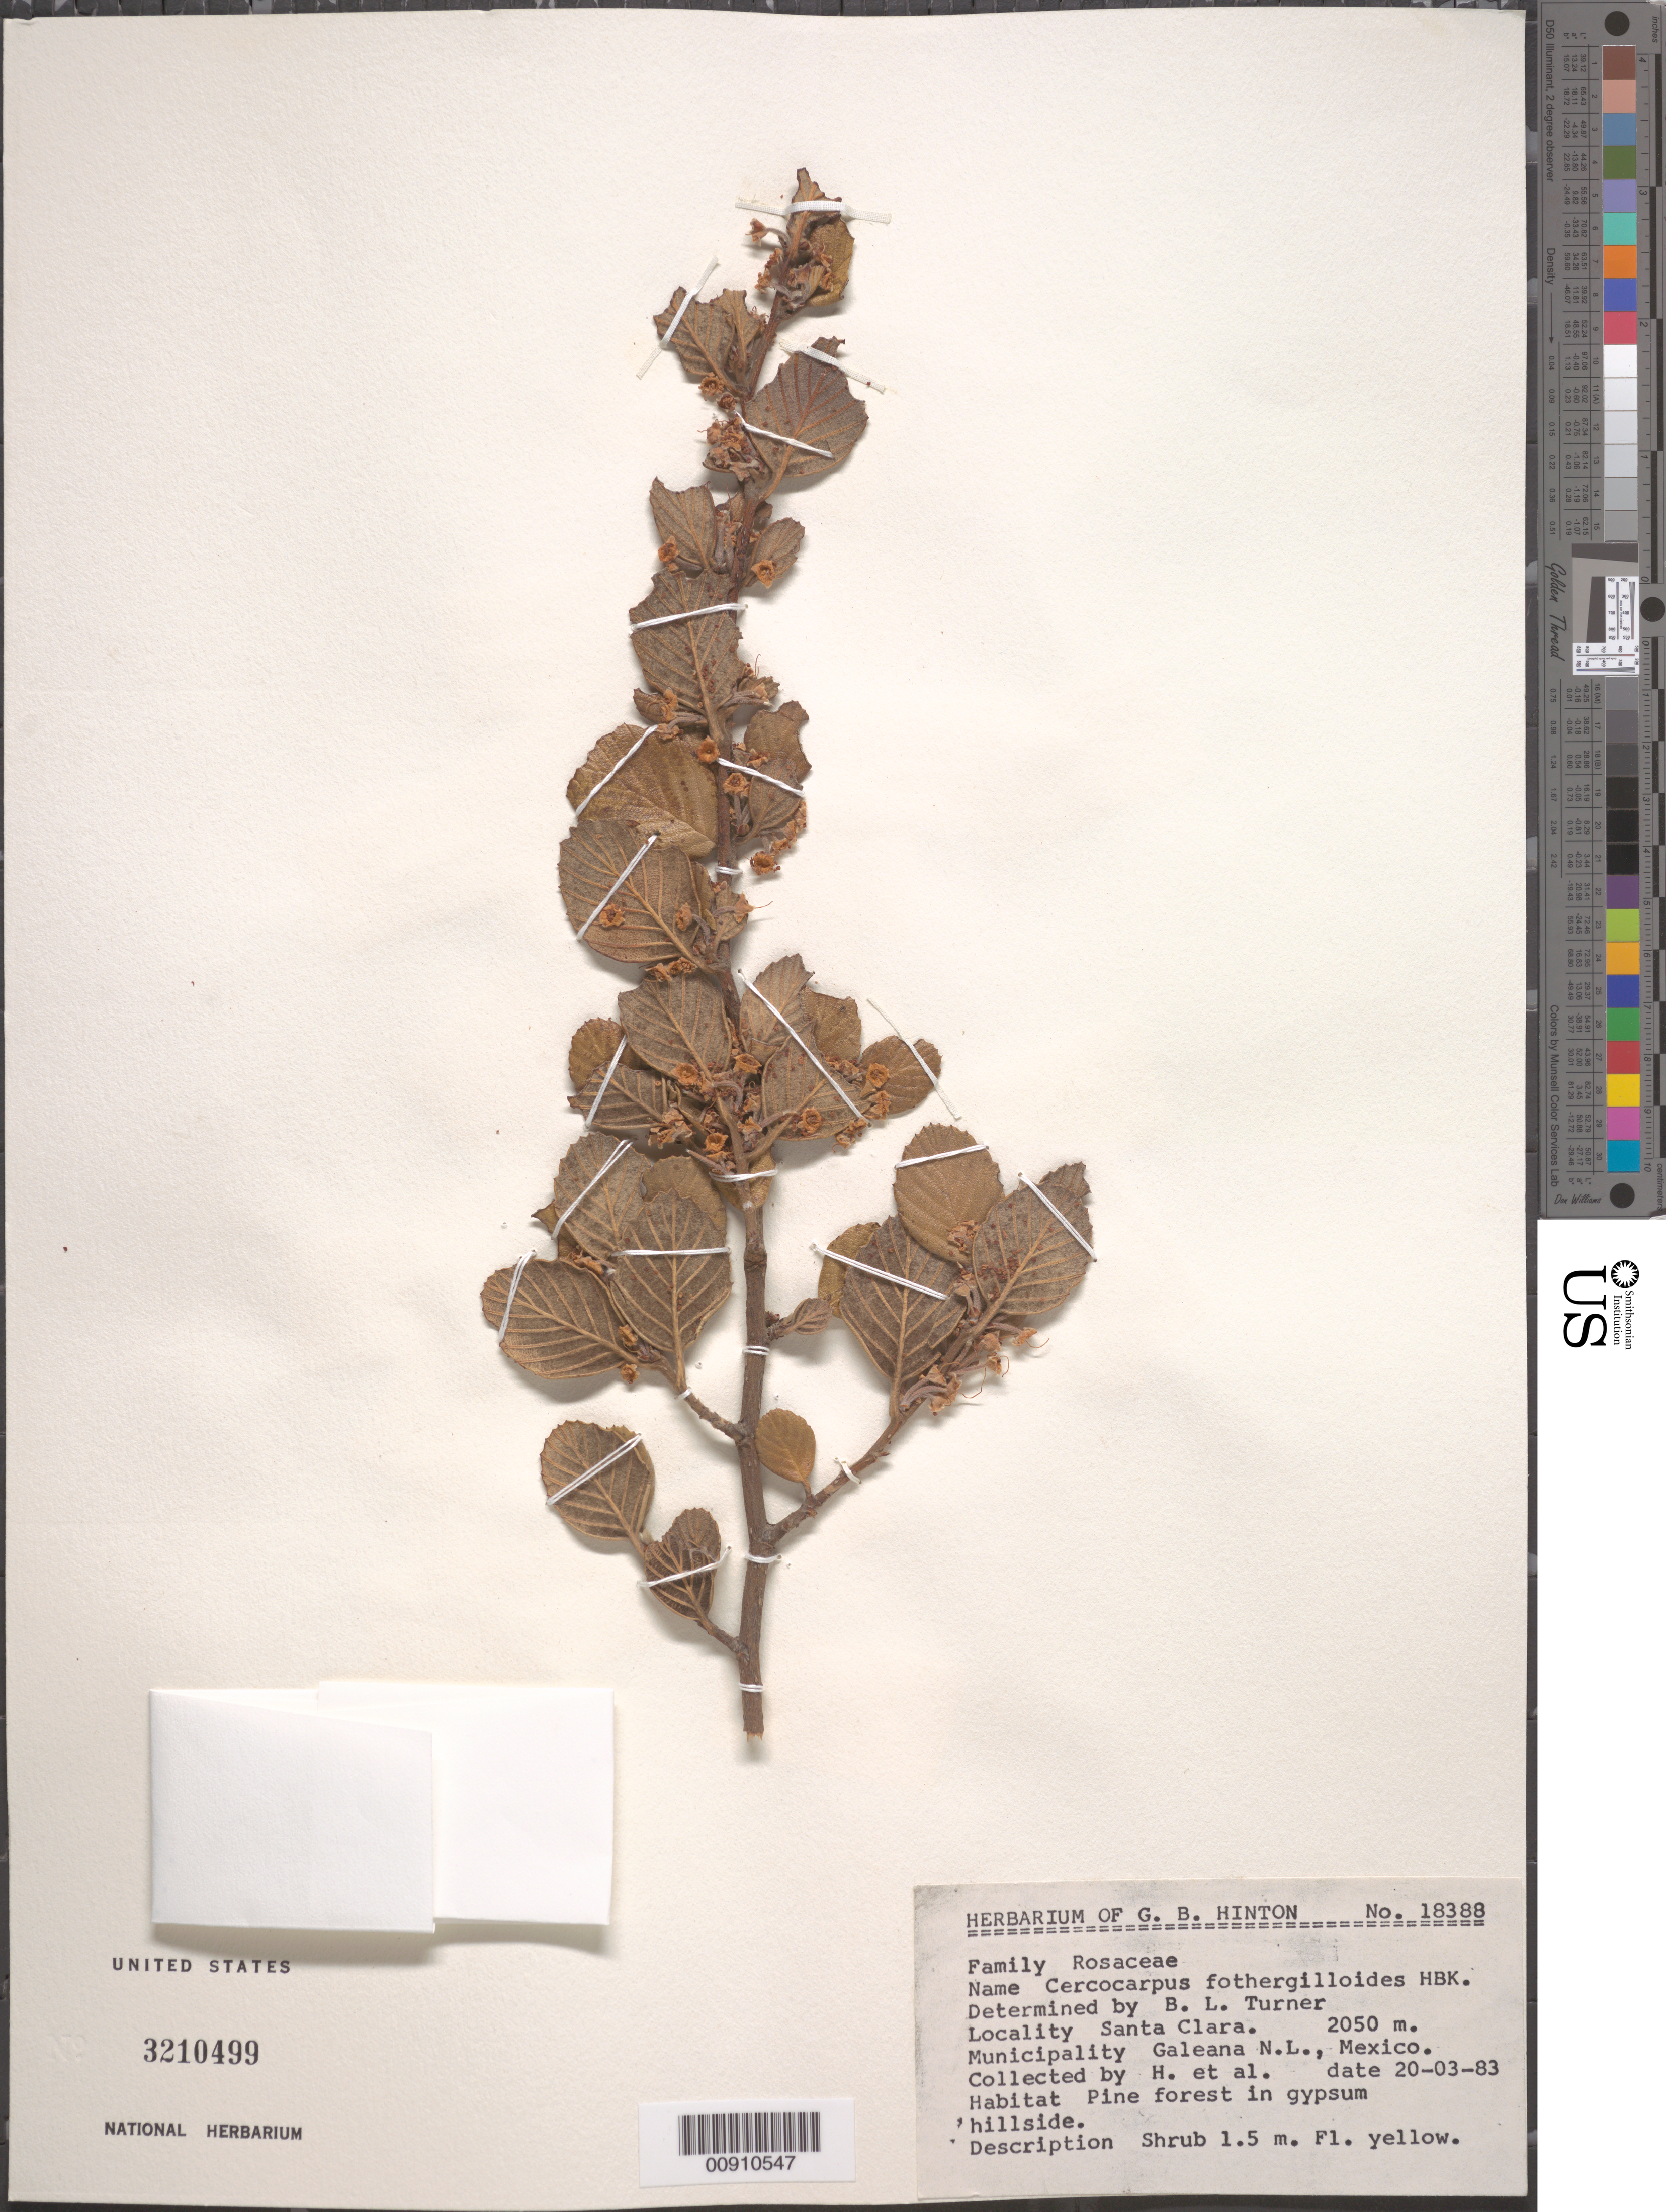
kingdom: Plantae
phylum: Tracheophyta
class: Magnoliopsida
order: Rosales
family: Rosaceae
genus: Cercocarpus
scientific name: Cercocarpus fothergilloides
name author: Kunth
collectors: G. B. Hinton & et al.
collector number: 18388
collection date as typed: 20 Mar 1983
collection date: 1983-03-20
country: Mexico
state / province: Nuevo León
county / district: Galeana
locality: Santa Clara, Municipality Galeana, N.L.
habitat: Pine forest in gypsum hillside.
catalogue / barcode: US 3210499